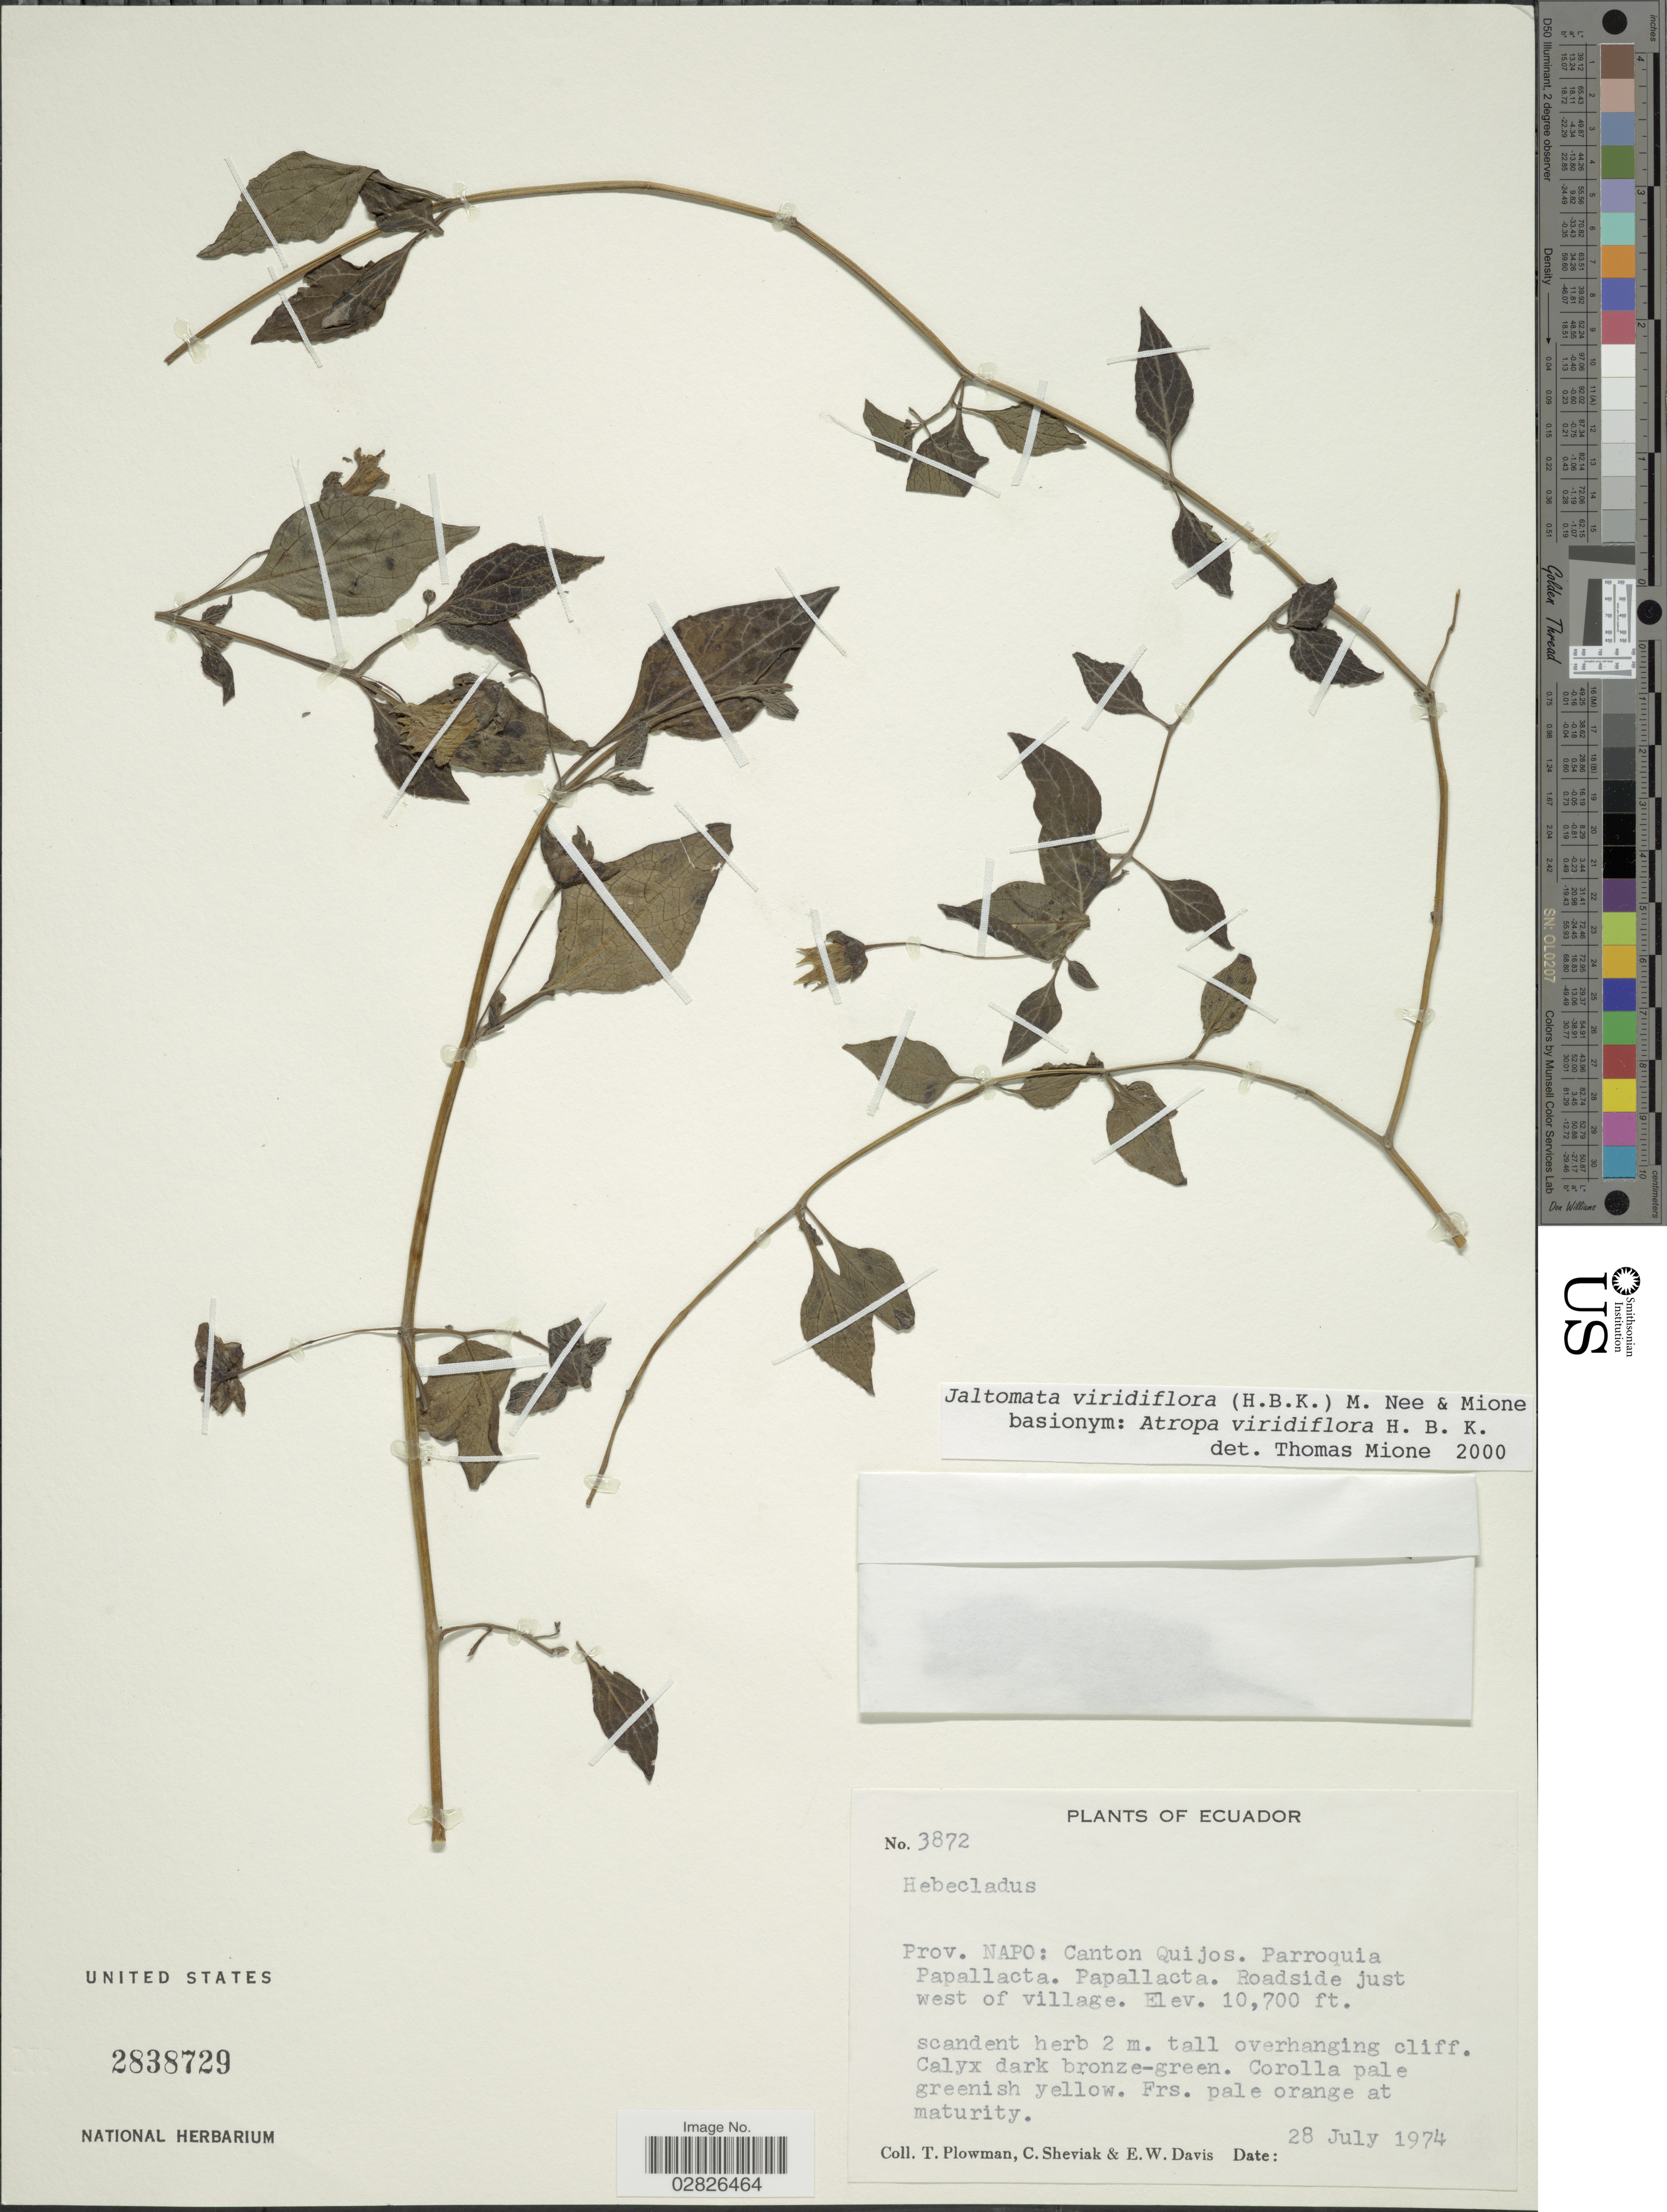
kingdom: Plantae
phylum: Tracheophyta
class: Magnoliopsida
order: Solanales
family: Solanaceae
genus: Jaltomata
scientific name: Jaltomata virdiflora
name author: (Kunth) M. Nee & Mione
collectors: T. Plowman, C. J. Sheviak & E. W. Davis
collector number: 3872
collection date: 1974-07-28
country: Ecuador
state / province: Napo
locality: Canton Quijos, Parroquia Papallacta, Papallacta, Roadside just west of village.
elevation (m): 3261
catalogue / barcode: US 2838729